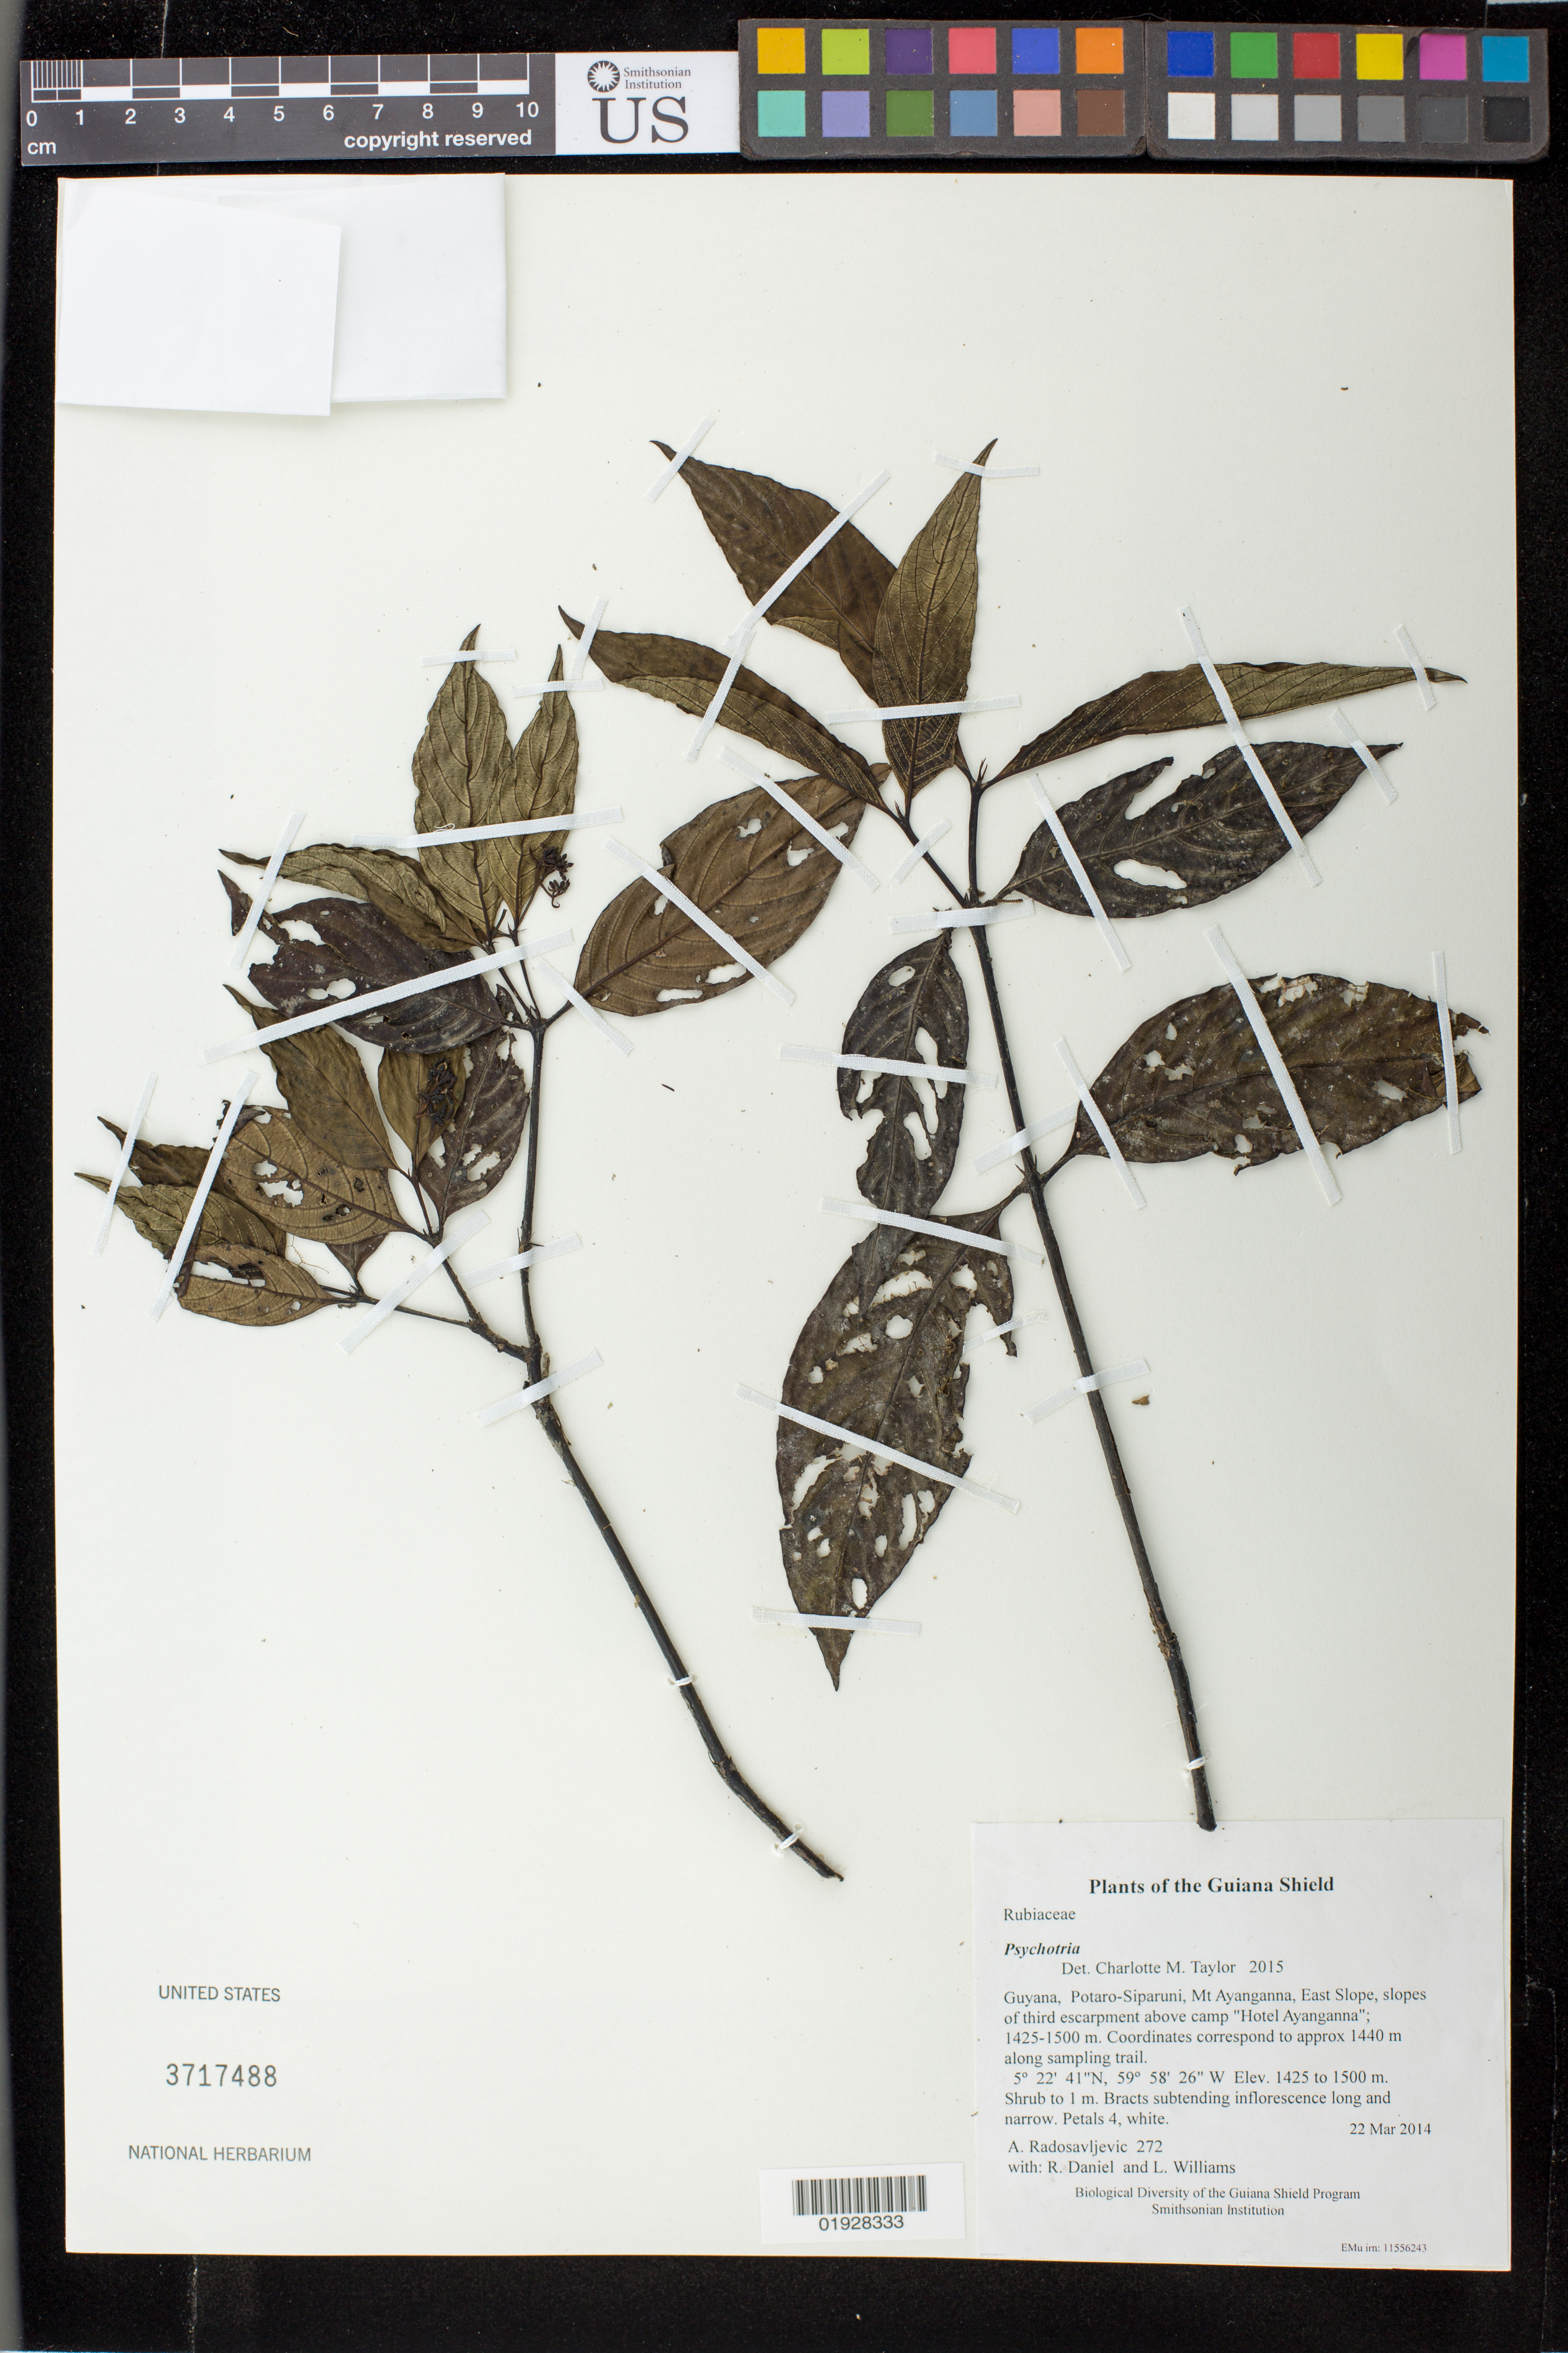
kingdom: Plantae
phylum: Tracheophyta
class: Magnoliopsida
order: Gentianales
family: Rubiaceae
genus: Psychotria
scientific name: Psychotria sp.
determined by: Taylor, Charlotte M.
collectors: A. Radosavljevic, R. Daniel & L. Williams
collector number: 272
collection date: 2014-03-22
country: Guyana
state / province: Potaro-Siparuni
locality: Mt Ayanganna, East Slope, slopes of third escarpment above camp "Hotel Ayanganna"; 1425-1500 m. Coordinates correspond to approx 1440 m along sampling trail.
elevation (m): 1425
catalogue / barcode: US 3717488